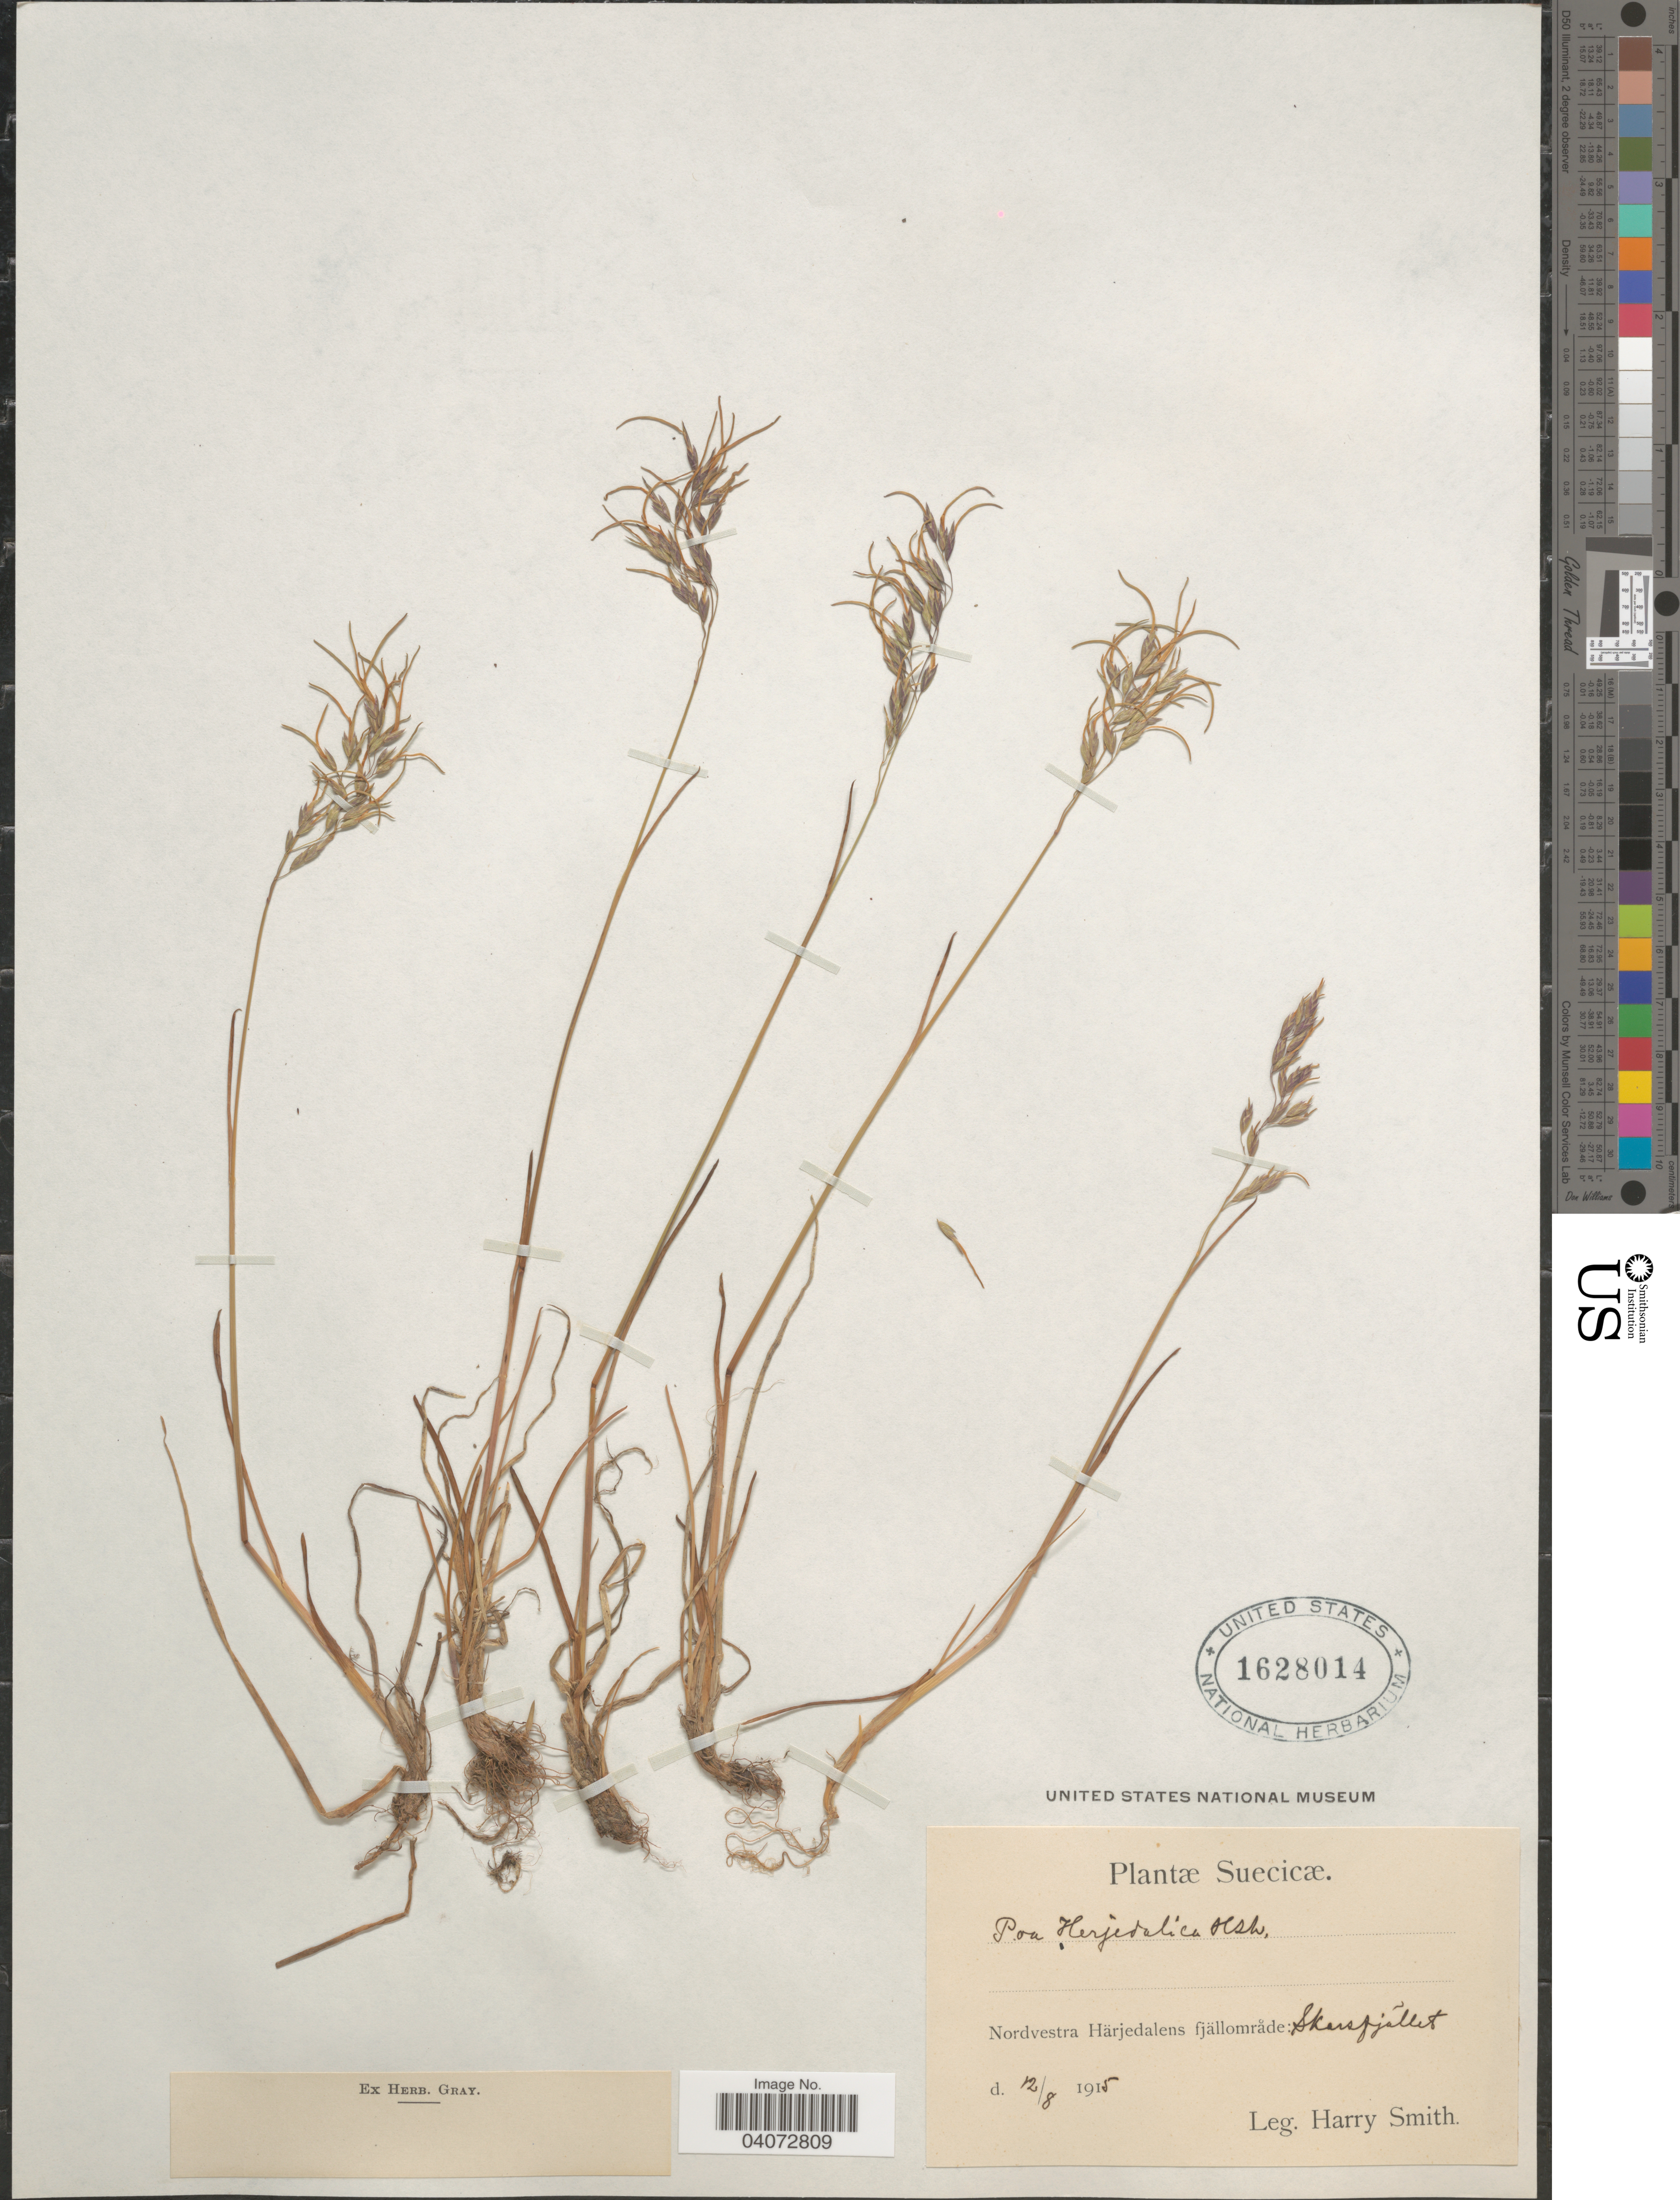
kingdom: Plantae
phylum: Tracheophyta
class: Liliopsida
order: Poales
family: Poaceae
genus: Poa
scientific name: Poa x herjedalica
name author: Harry Sm.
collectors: H. Smith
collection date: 1915-08-12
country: Sweden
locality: Suecicæ. Nordvestra Härjedalens fjällområde: Skarsfjället.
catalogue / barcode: US 1628014